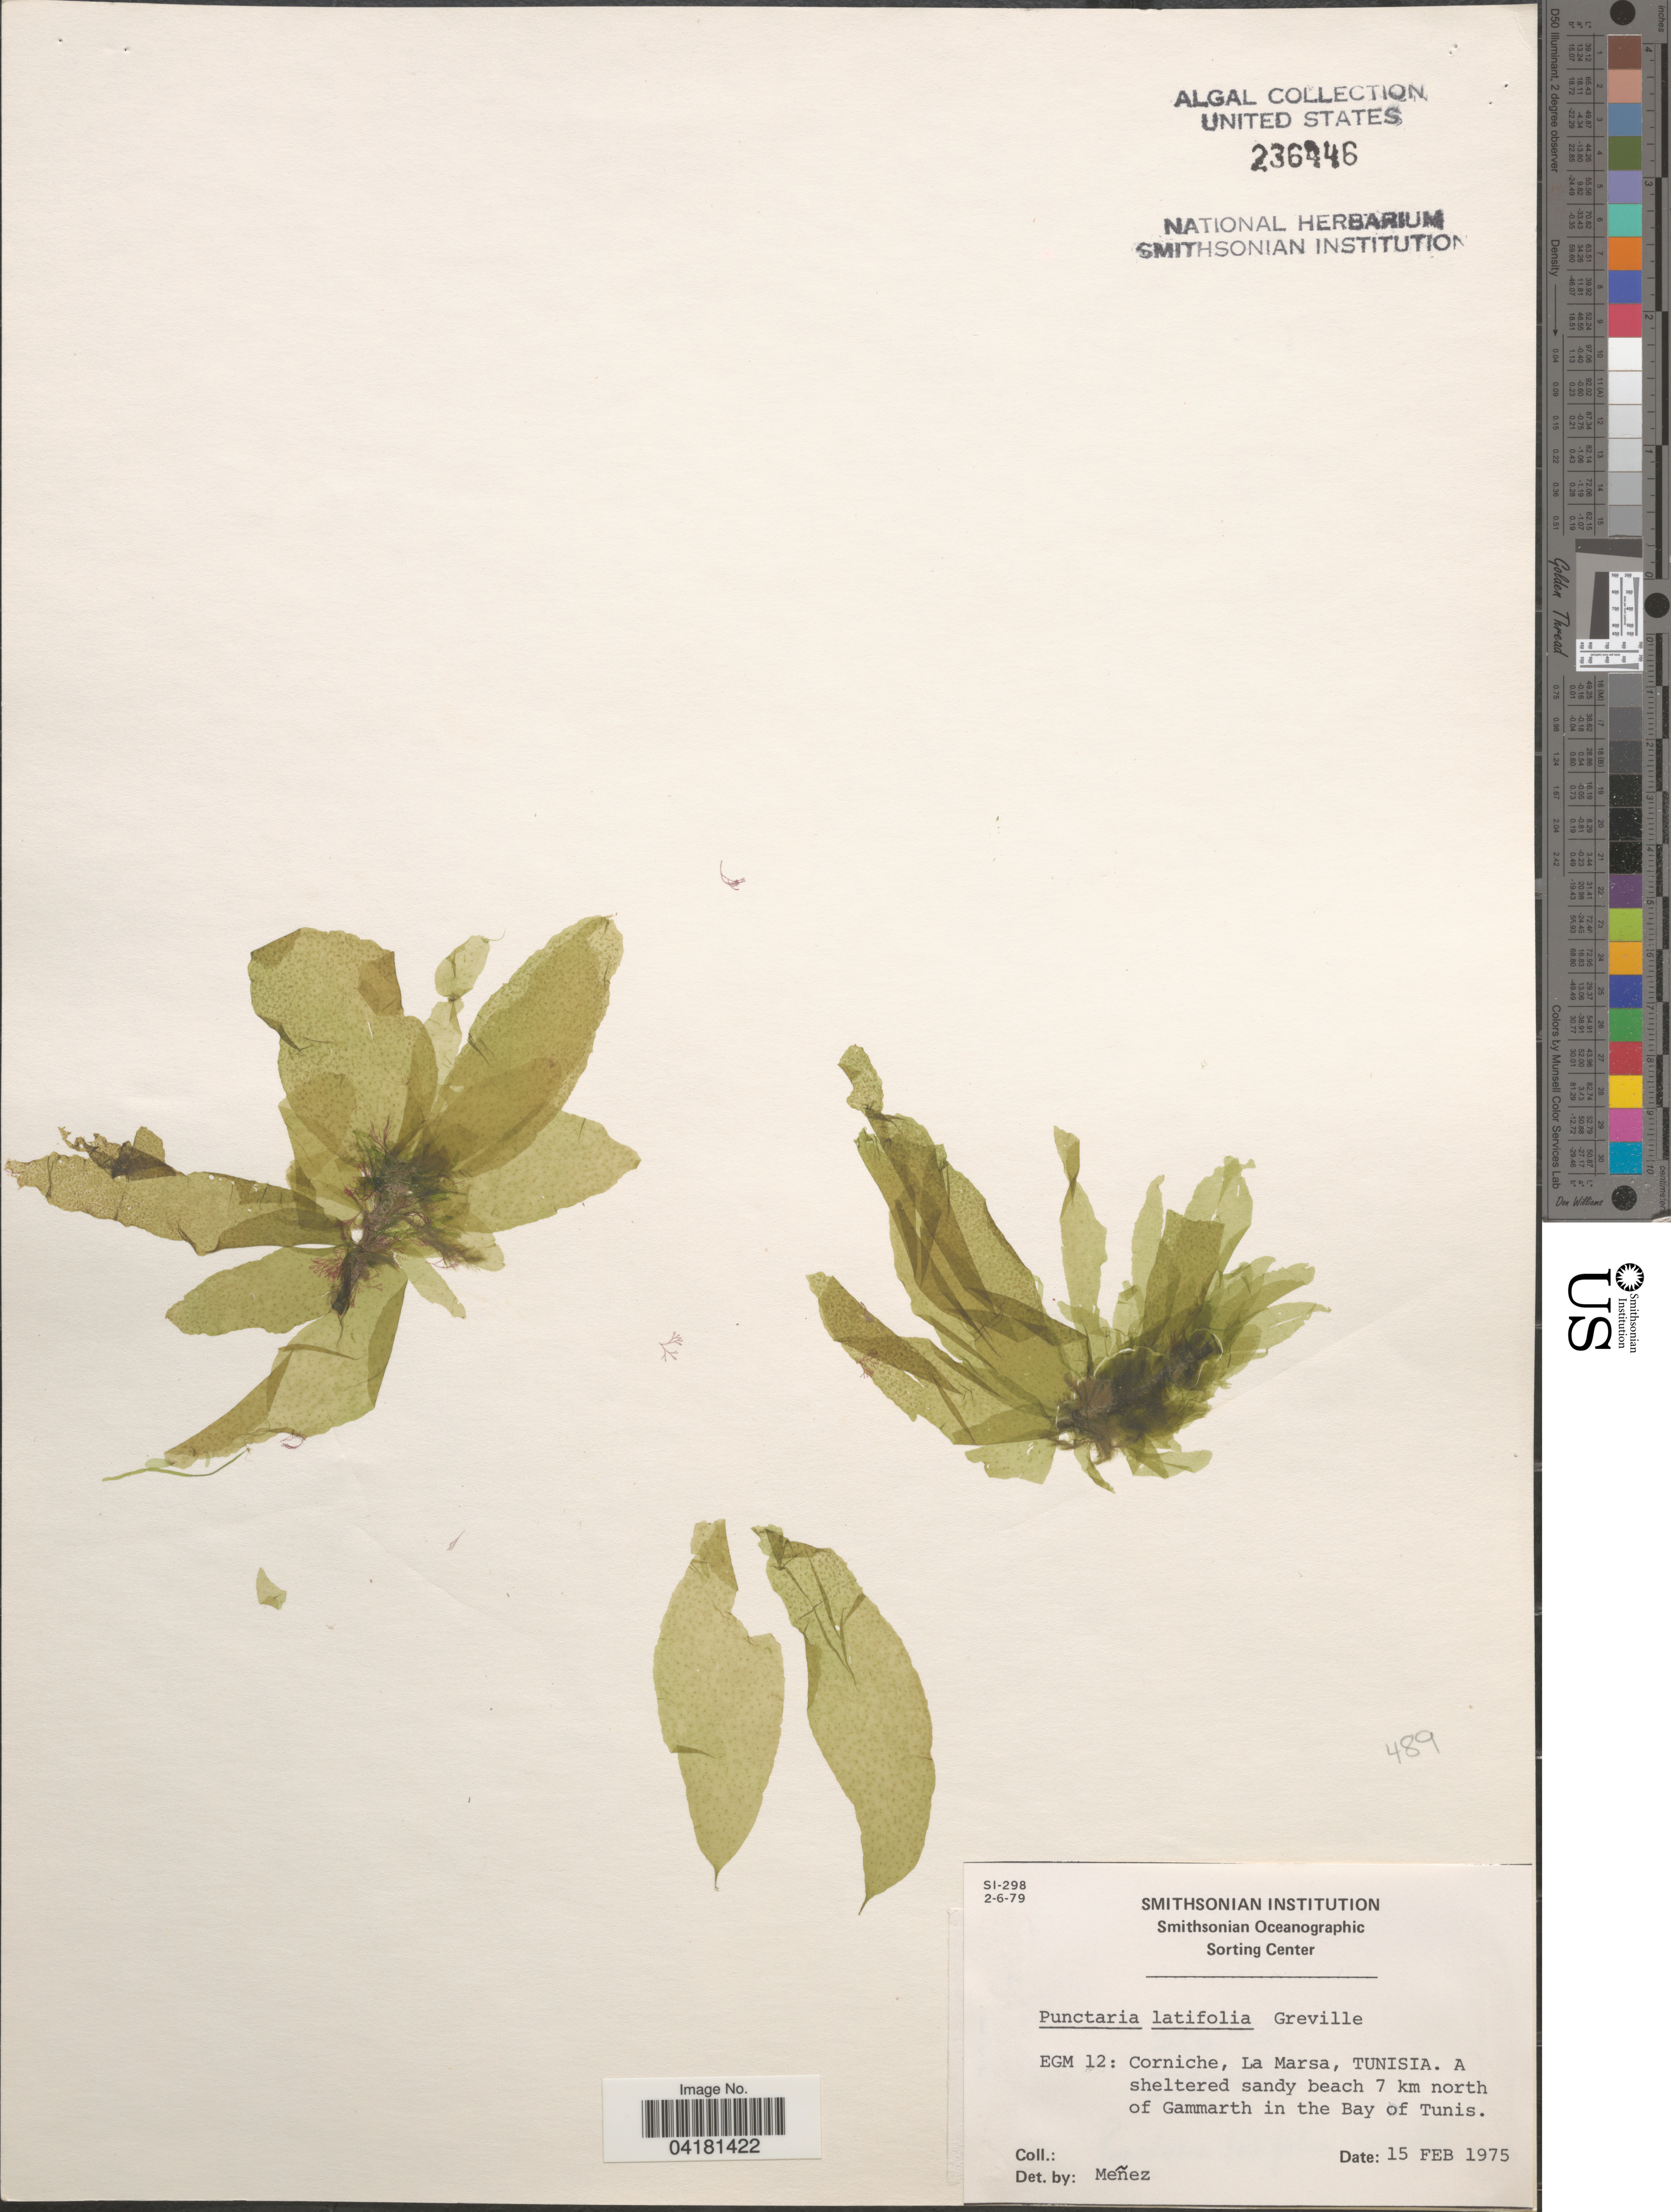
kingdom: Chromista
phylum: Ochrophyta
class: Phaeophyceae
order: Dictyosiphonales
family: Punctariaceae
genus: Punctaria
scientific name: Punctaria latifolia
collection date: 1975-02-15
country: Tunisia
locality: EGM 12: Corniche, La Marsa, Tunisia. A sheltered sandy beach 7 km north of Gammarth in the Bay of Tunis.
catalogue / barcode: US 236446